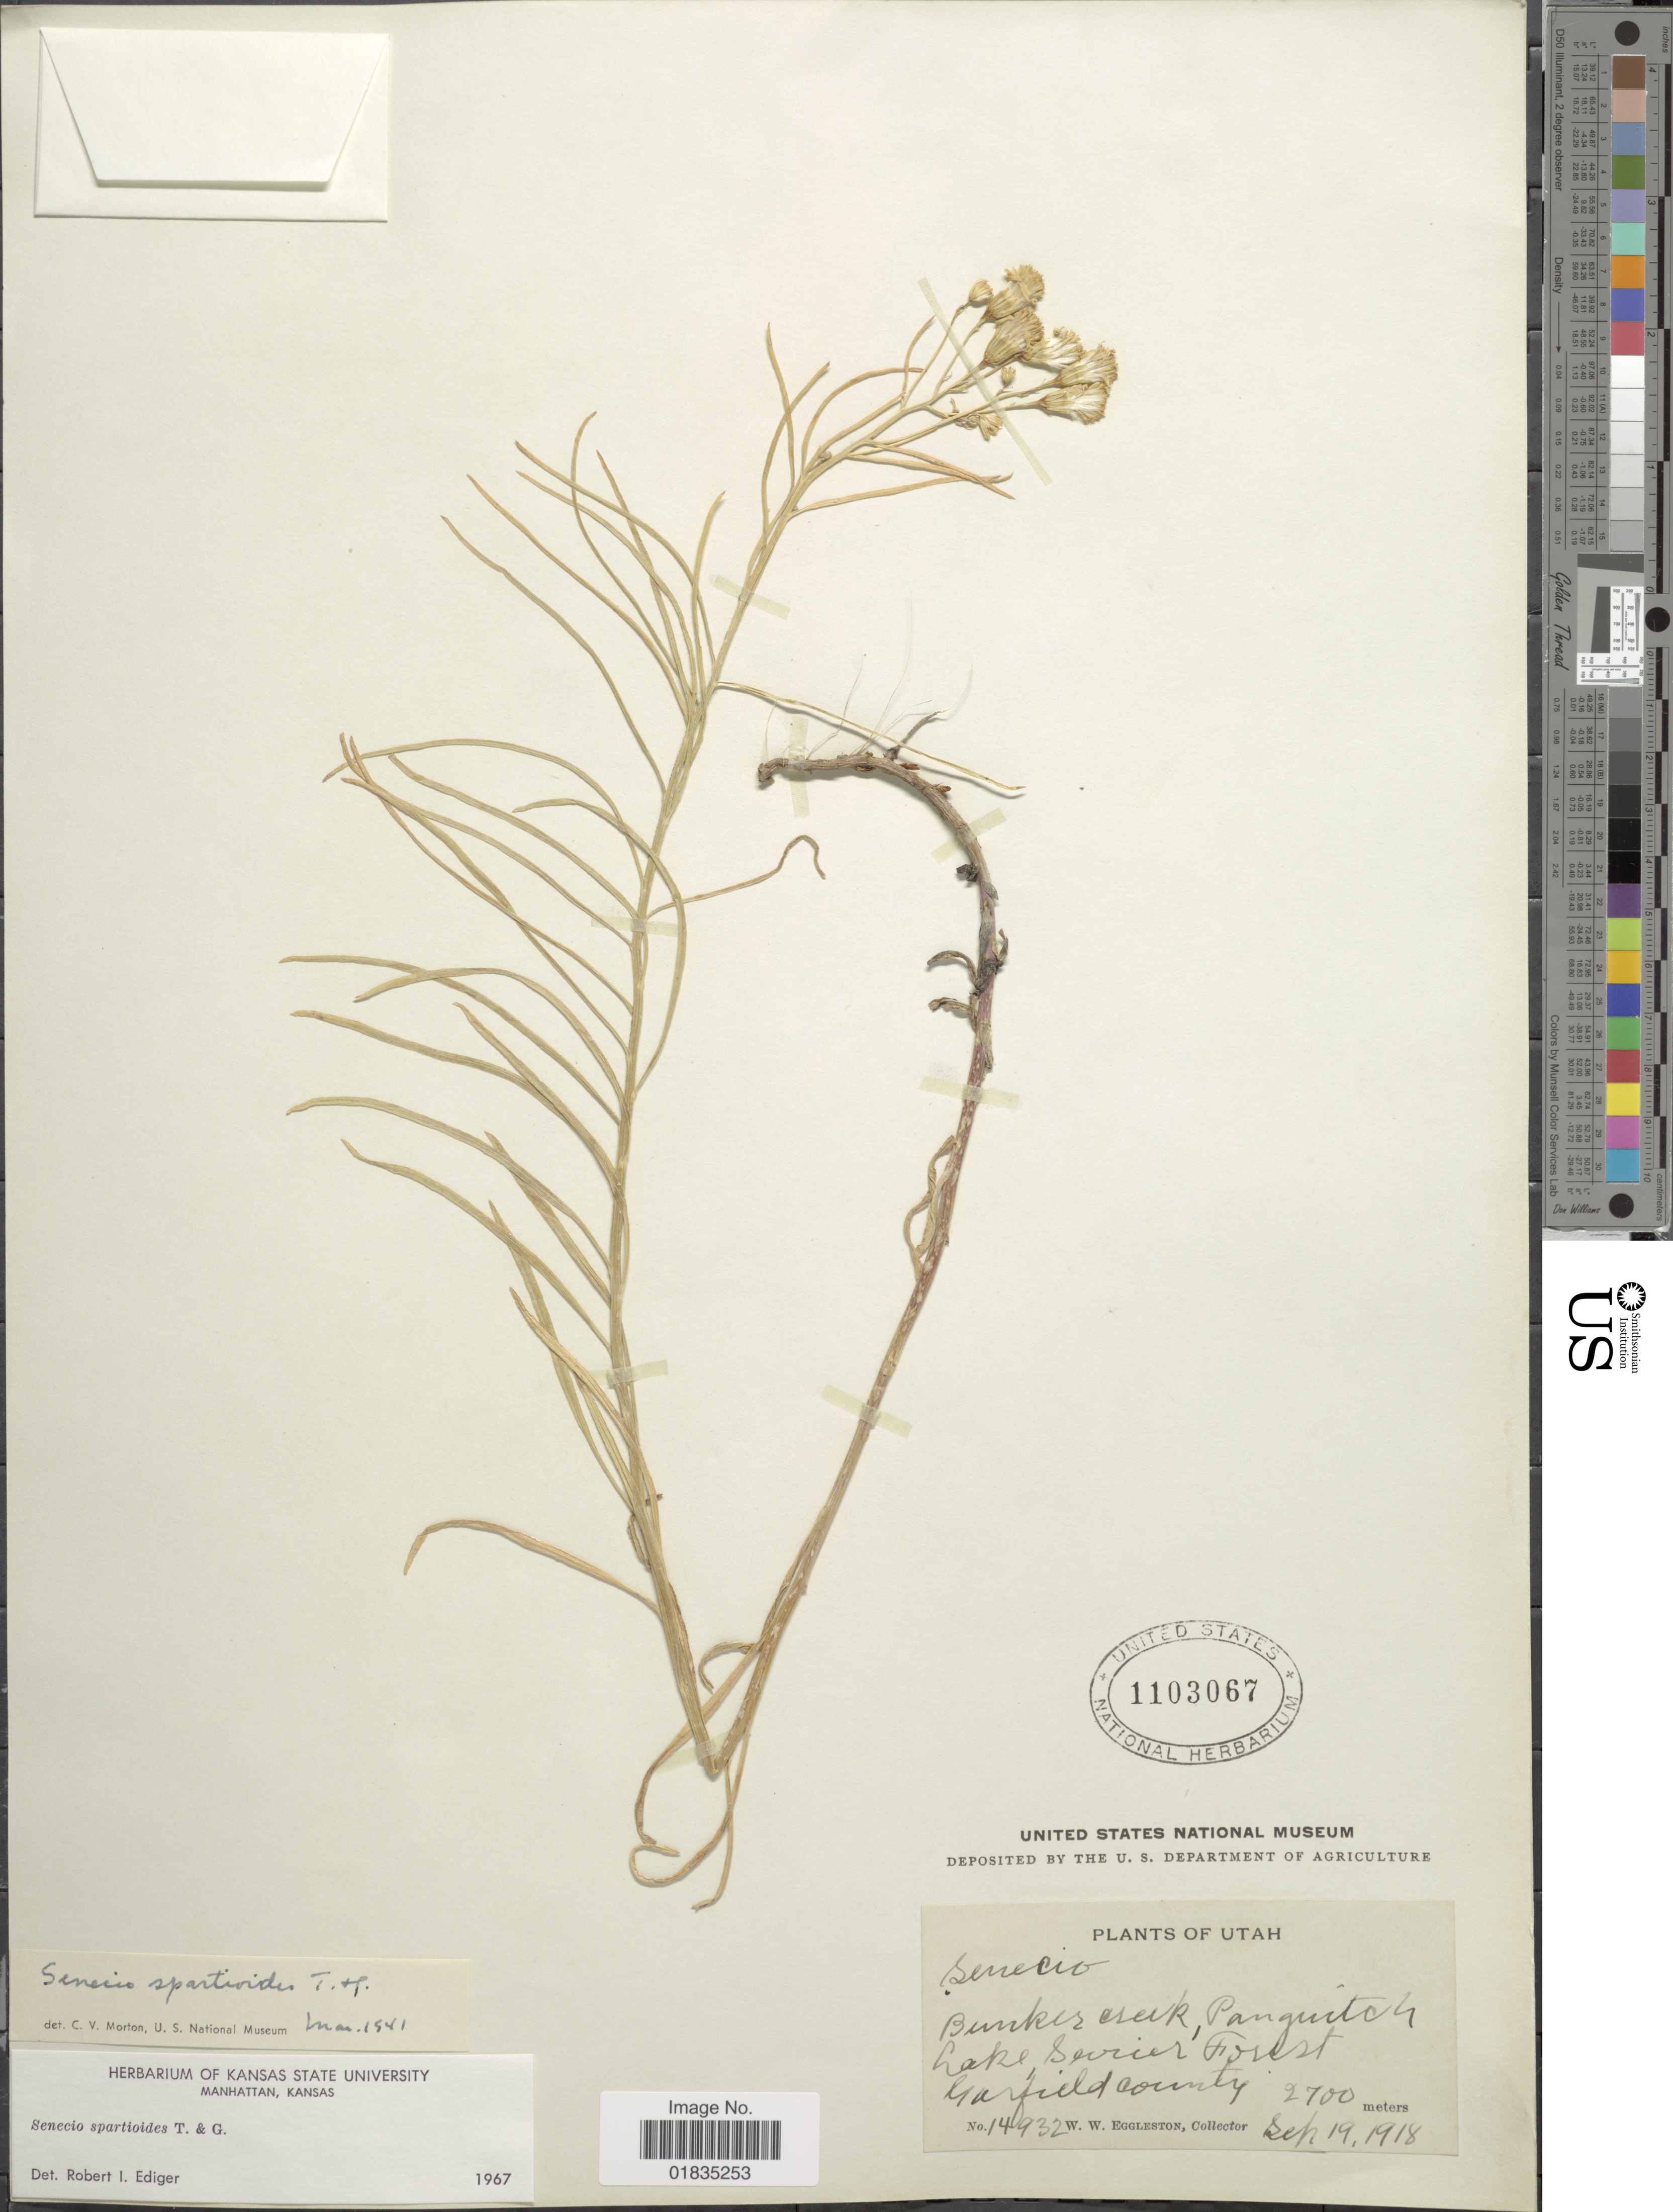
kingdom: Plantae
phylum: Tracheophyta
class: Magnoliopsida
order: Asterales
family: Asteraceae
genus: Senecio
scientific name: Senecio spartioides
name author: Torr. & A. Gray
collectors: W. W. Eggleston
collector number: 14932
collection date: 1918-09-19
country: United States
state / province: Utah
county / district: Garfield County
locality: Bunker Creek, Panguitch Lake, Sevier Forest.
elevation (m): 2700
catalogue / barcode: US 1103067